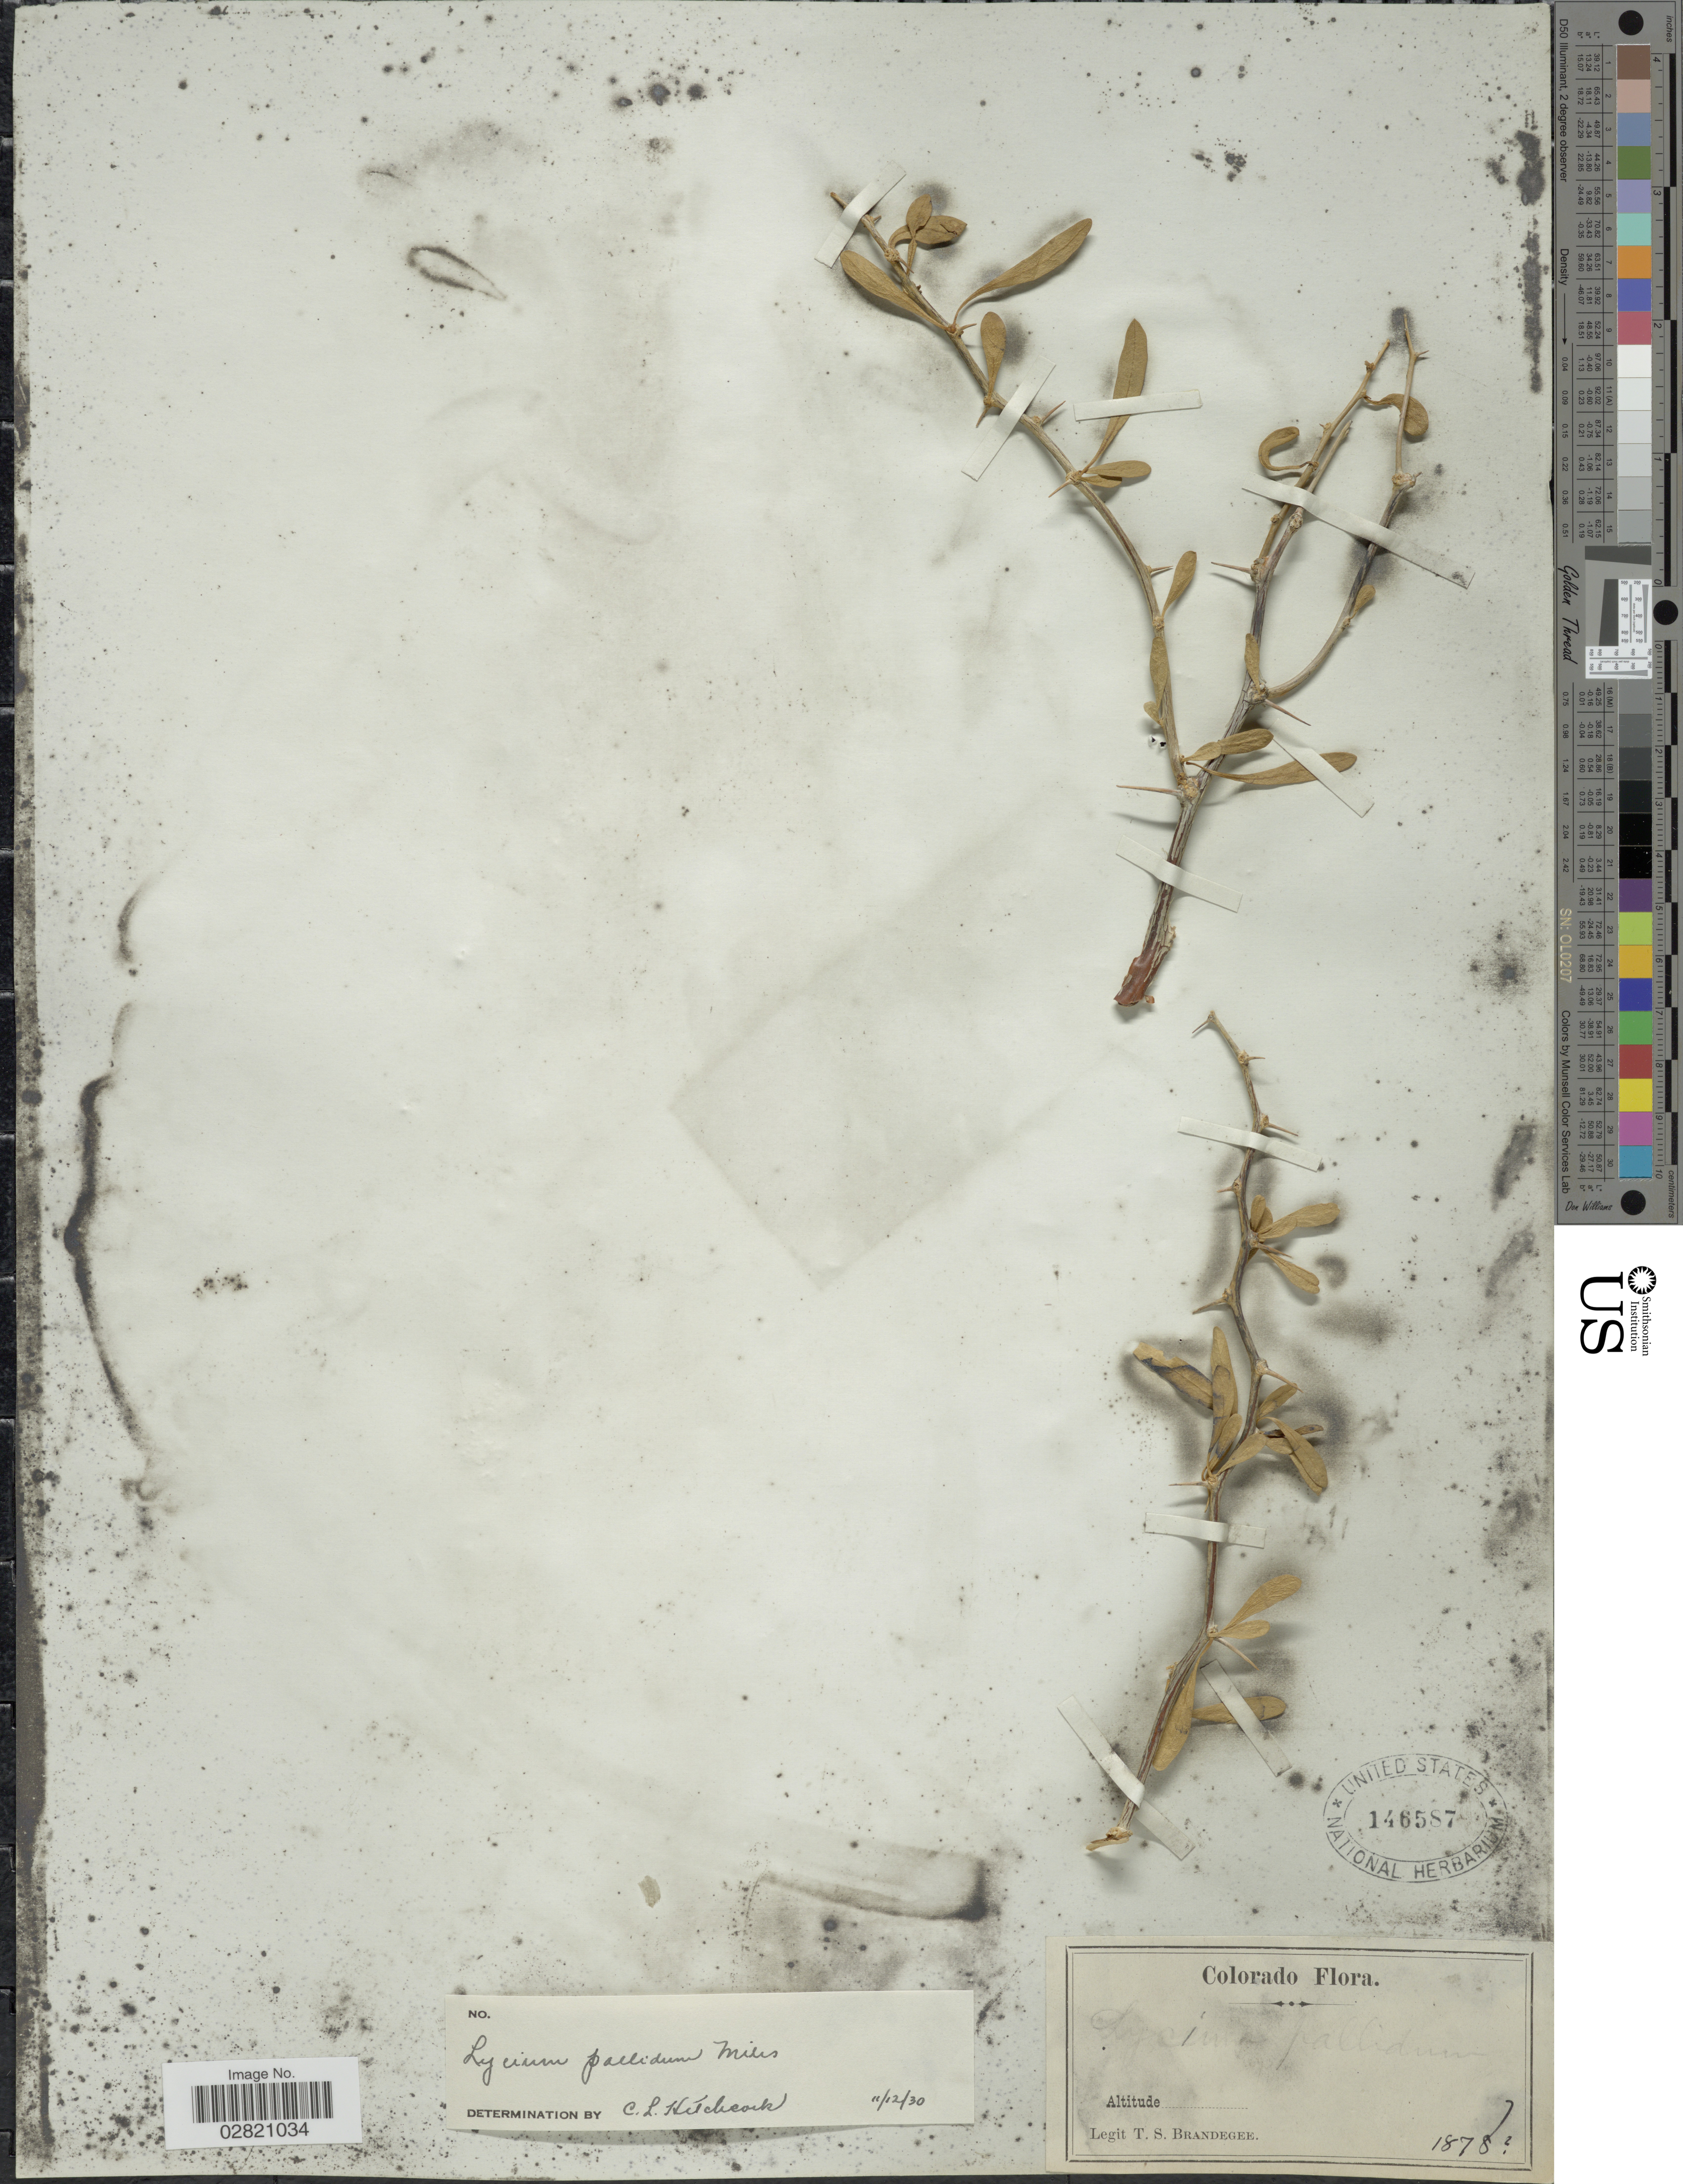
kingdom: Plantae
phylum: Tracheophyta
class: Magnoliopsida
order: Solanales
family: Solanaceae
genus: Lycium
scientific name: Lycium pallidum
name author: Miers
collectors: T. S. Brandegee (herbarium)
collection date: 1878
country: United States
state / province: Colorado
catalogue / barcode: US 146587